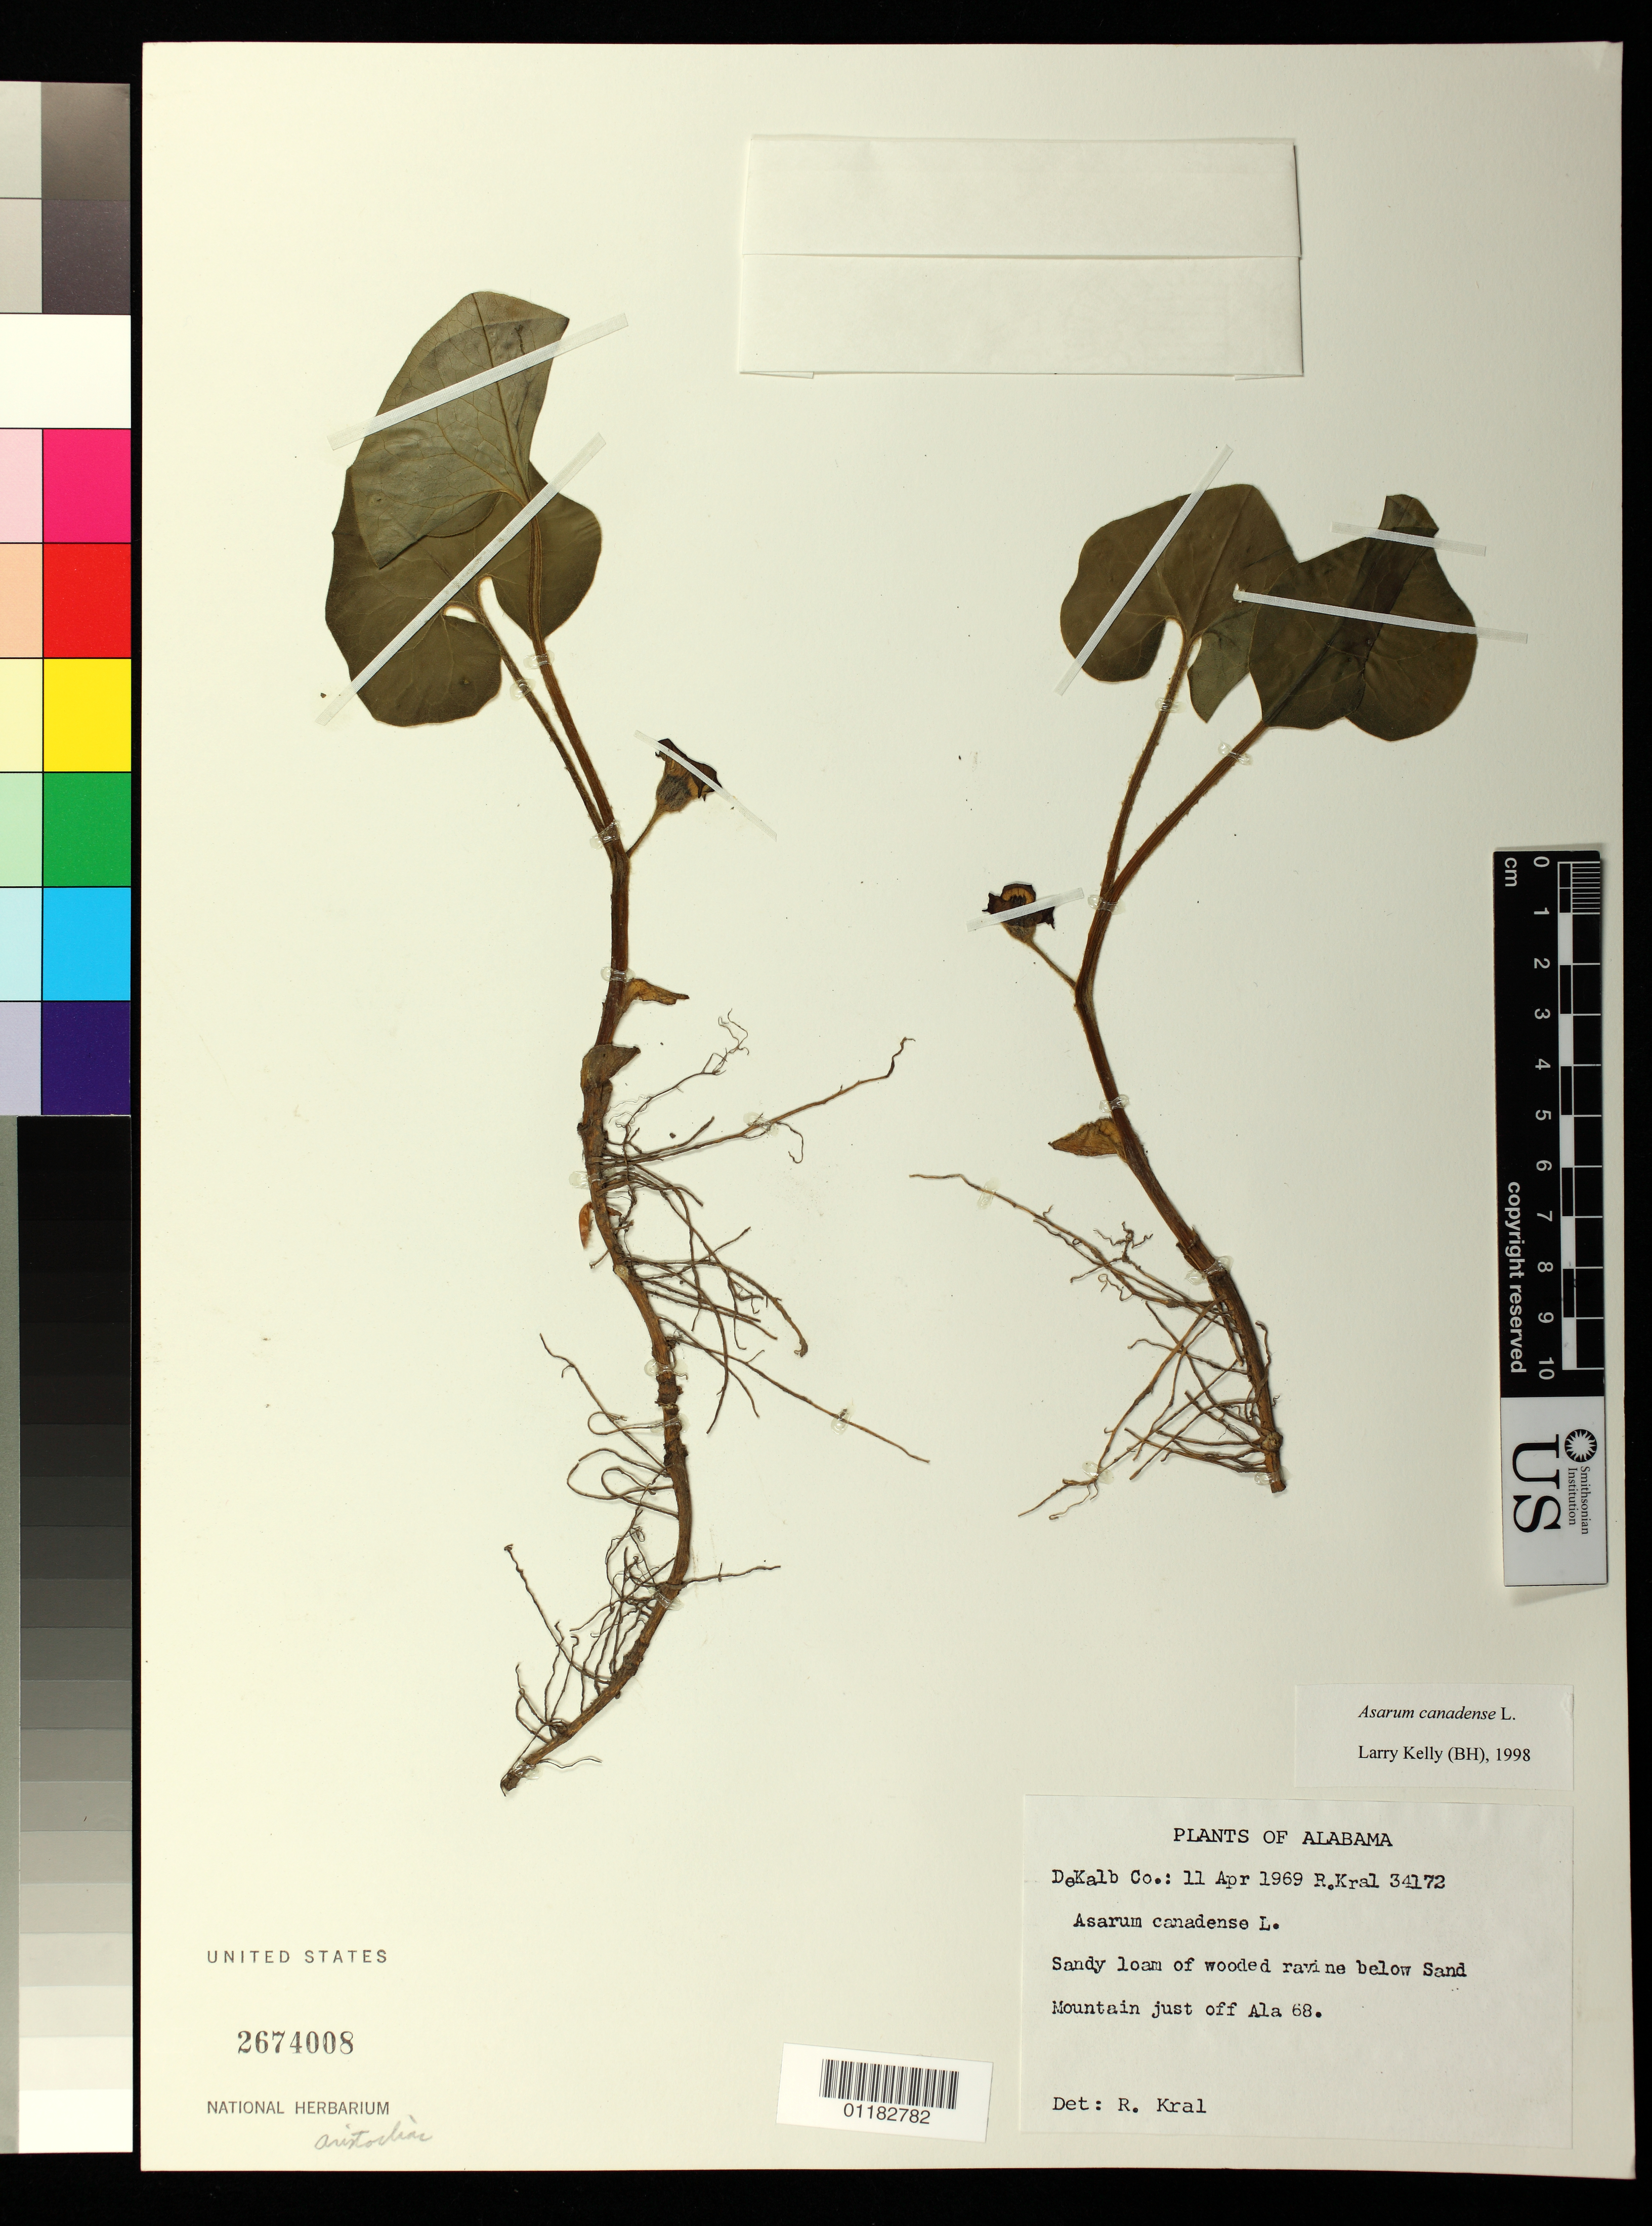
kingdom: Plantae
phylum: Tracheophyta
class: Magnoliopsida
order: Piperales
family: Aristolochiaceae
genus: Asarum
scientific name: Asarum canadense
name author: L.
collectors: R. Kral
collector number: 34172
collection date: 1969-04-11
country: United States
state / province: Alabama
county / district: DeKalb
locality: DeKalb County: Sandy loam of wooded ravine below Sand Mountain just off Ala. 68.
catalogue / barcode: US 2674008